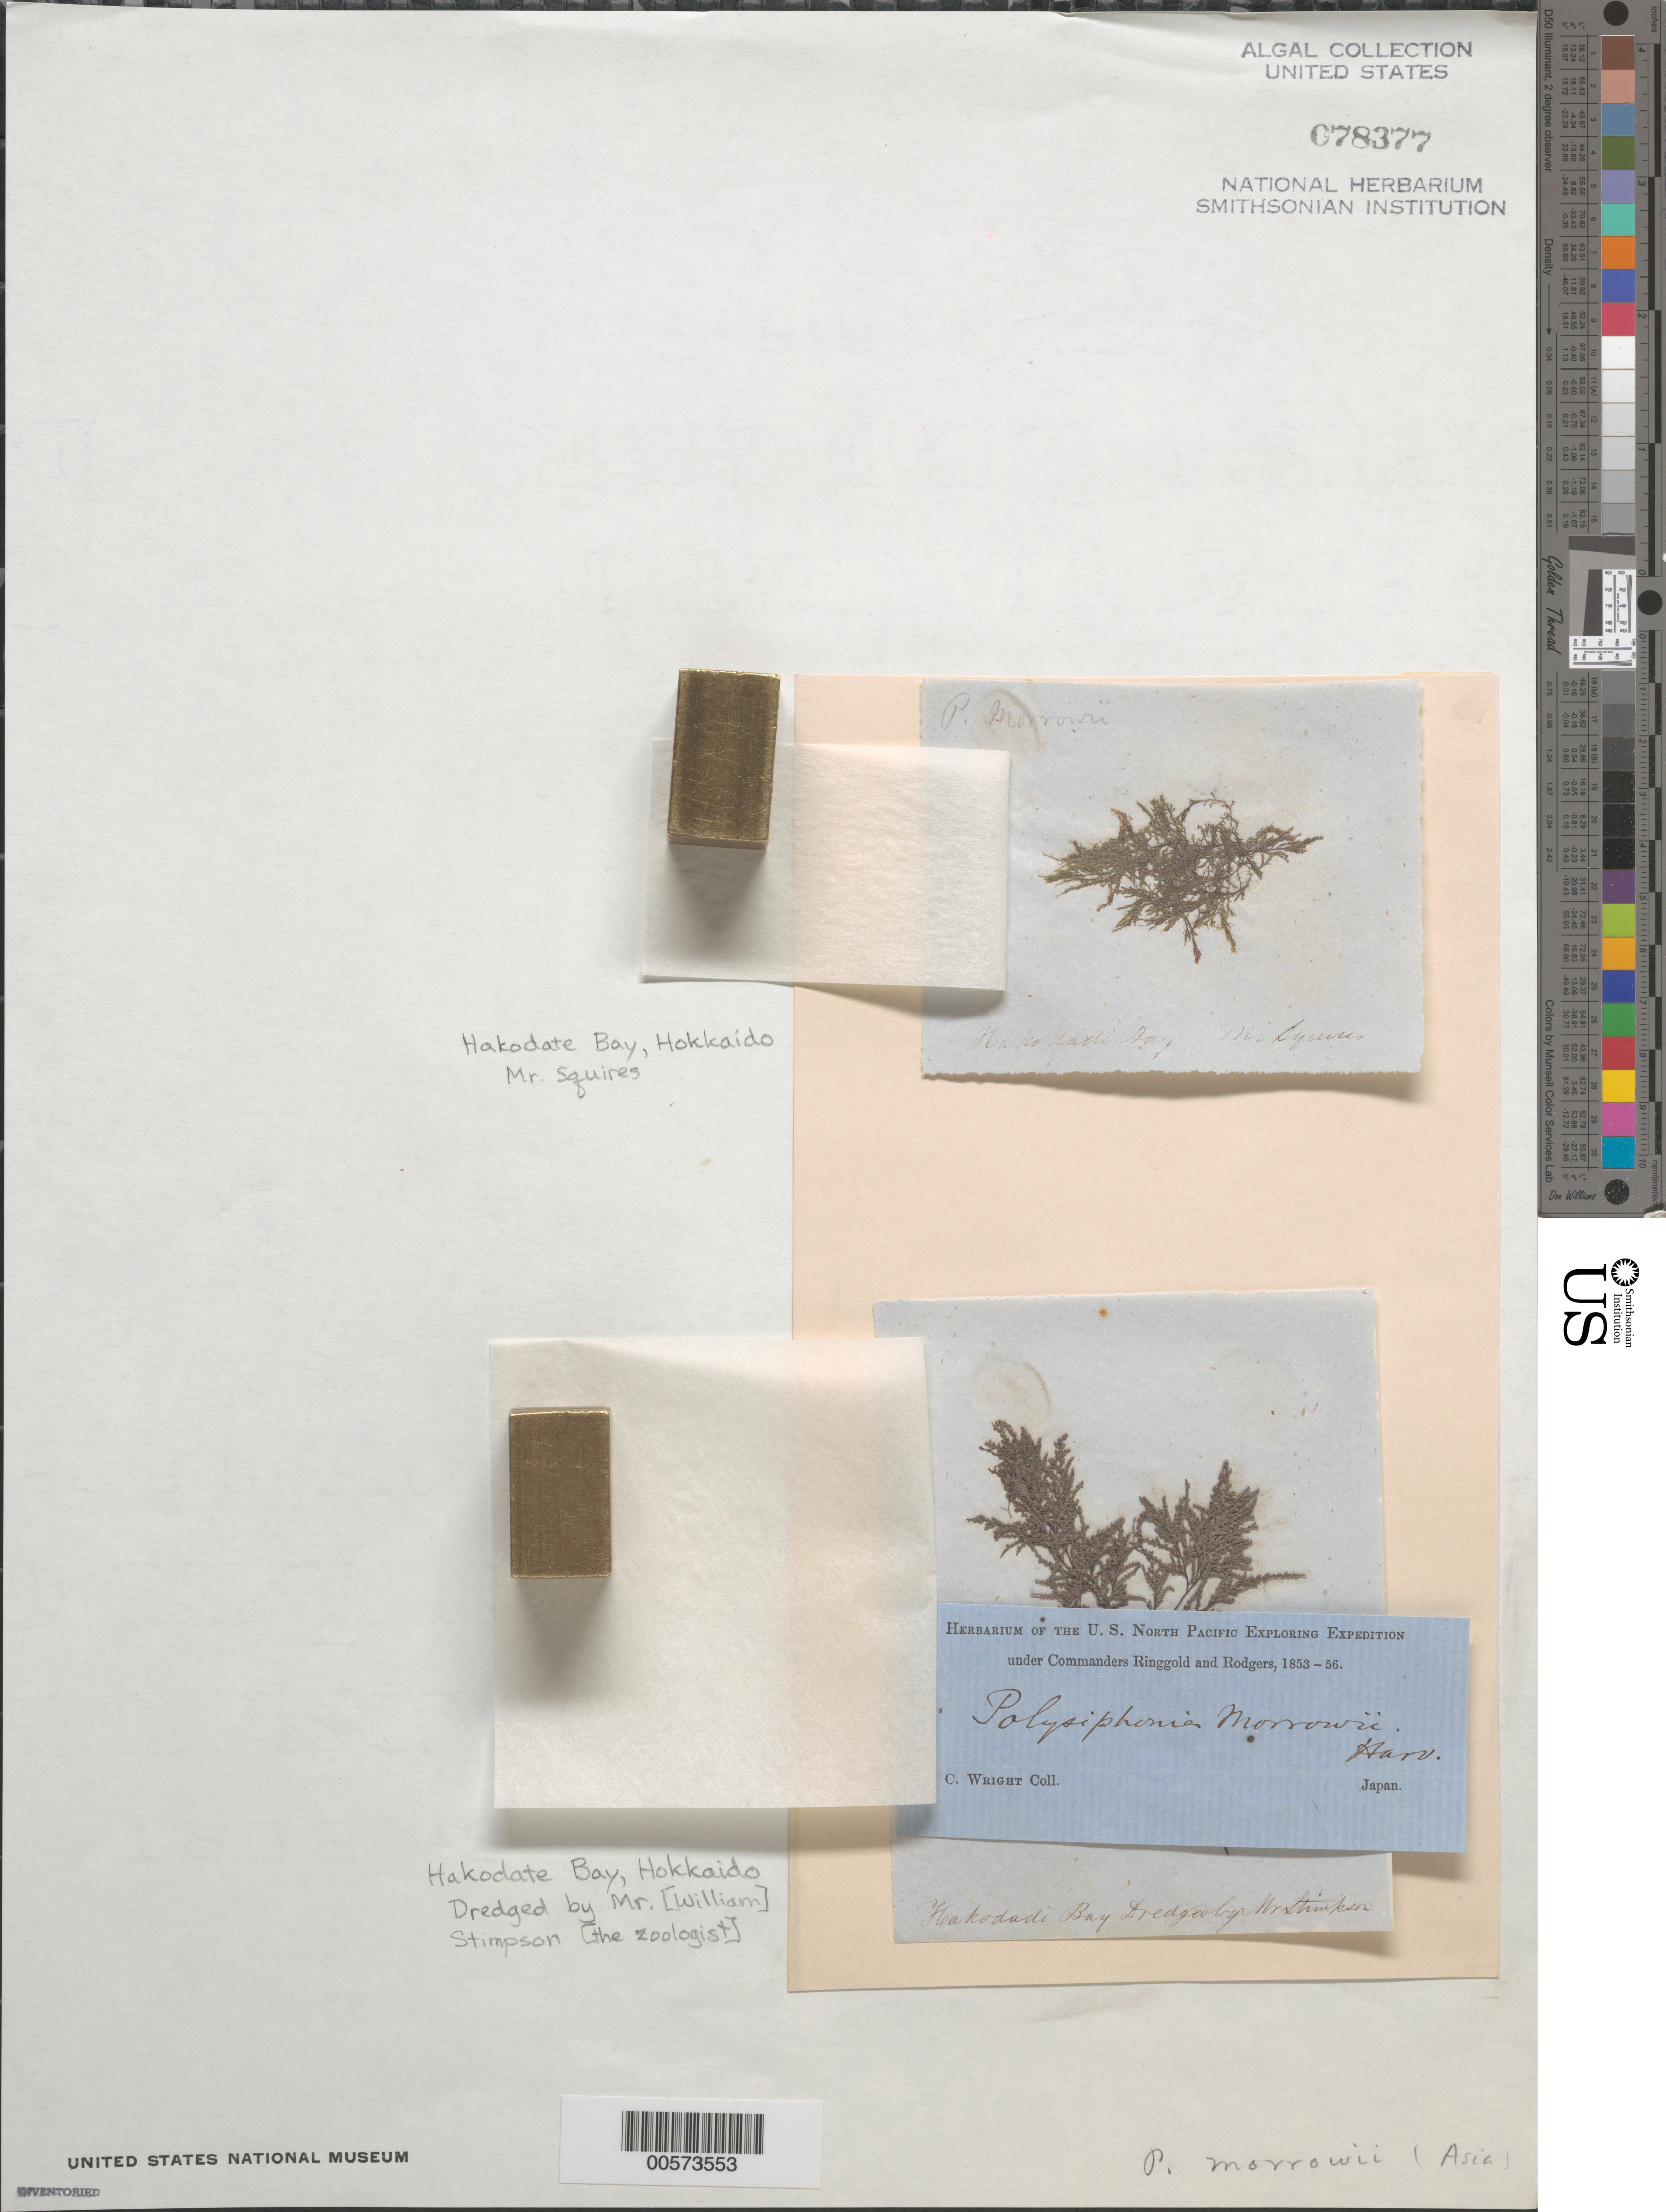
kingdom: Plantae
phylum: Rhodophyta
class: Florideophyceae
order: Ceramiales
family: Rhodomelaceae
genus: Polysiphonia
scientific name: Polysiphonia morrowii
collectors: W. Stimpson & R. Squires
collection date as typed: Jun 1855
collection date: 1855-06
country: Japan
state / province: Hokkaido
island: Hokkaido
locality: Hakodate Bay (Hakodadi Bay)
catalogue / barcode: US 78377